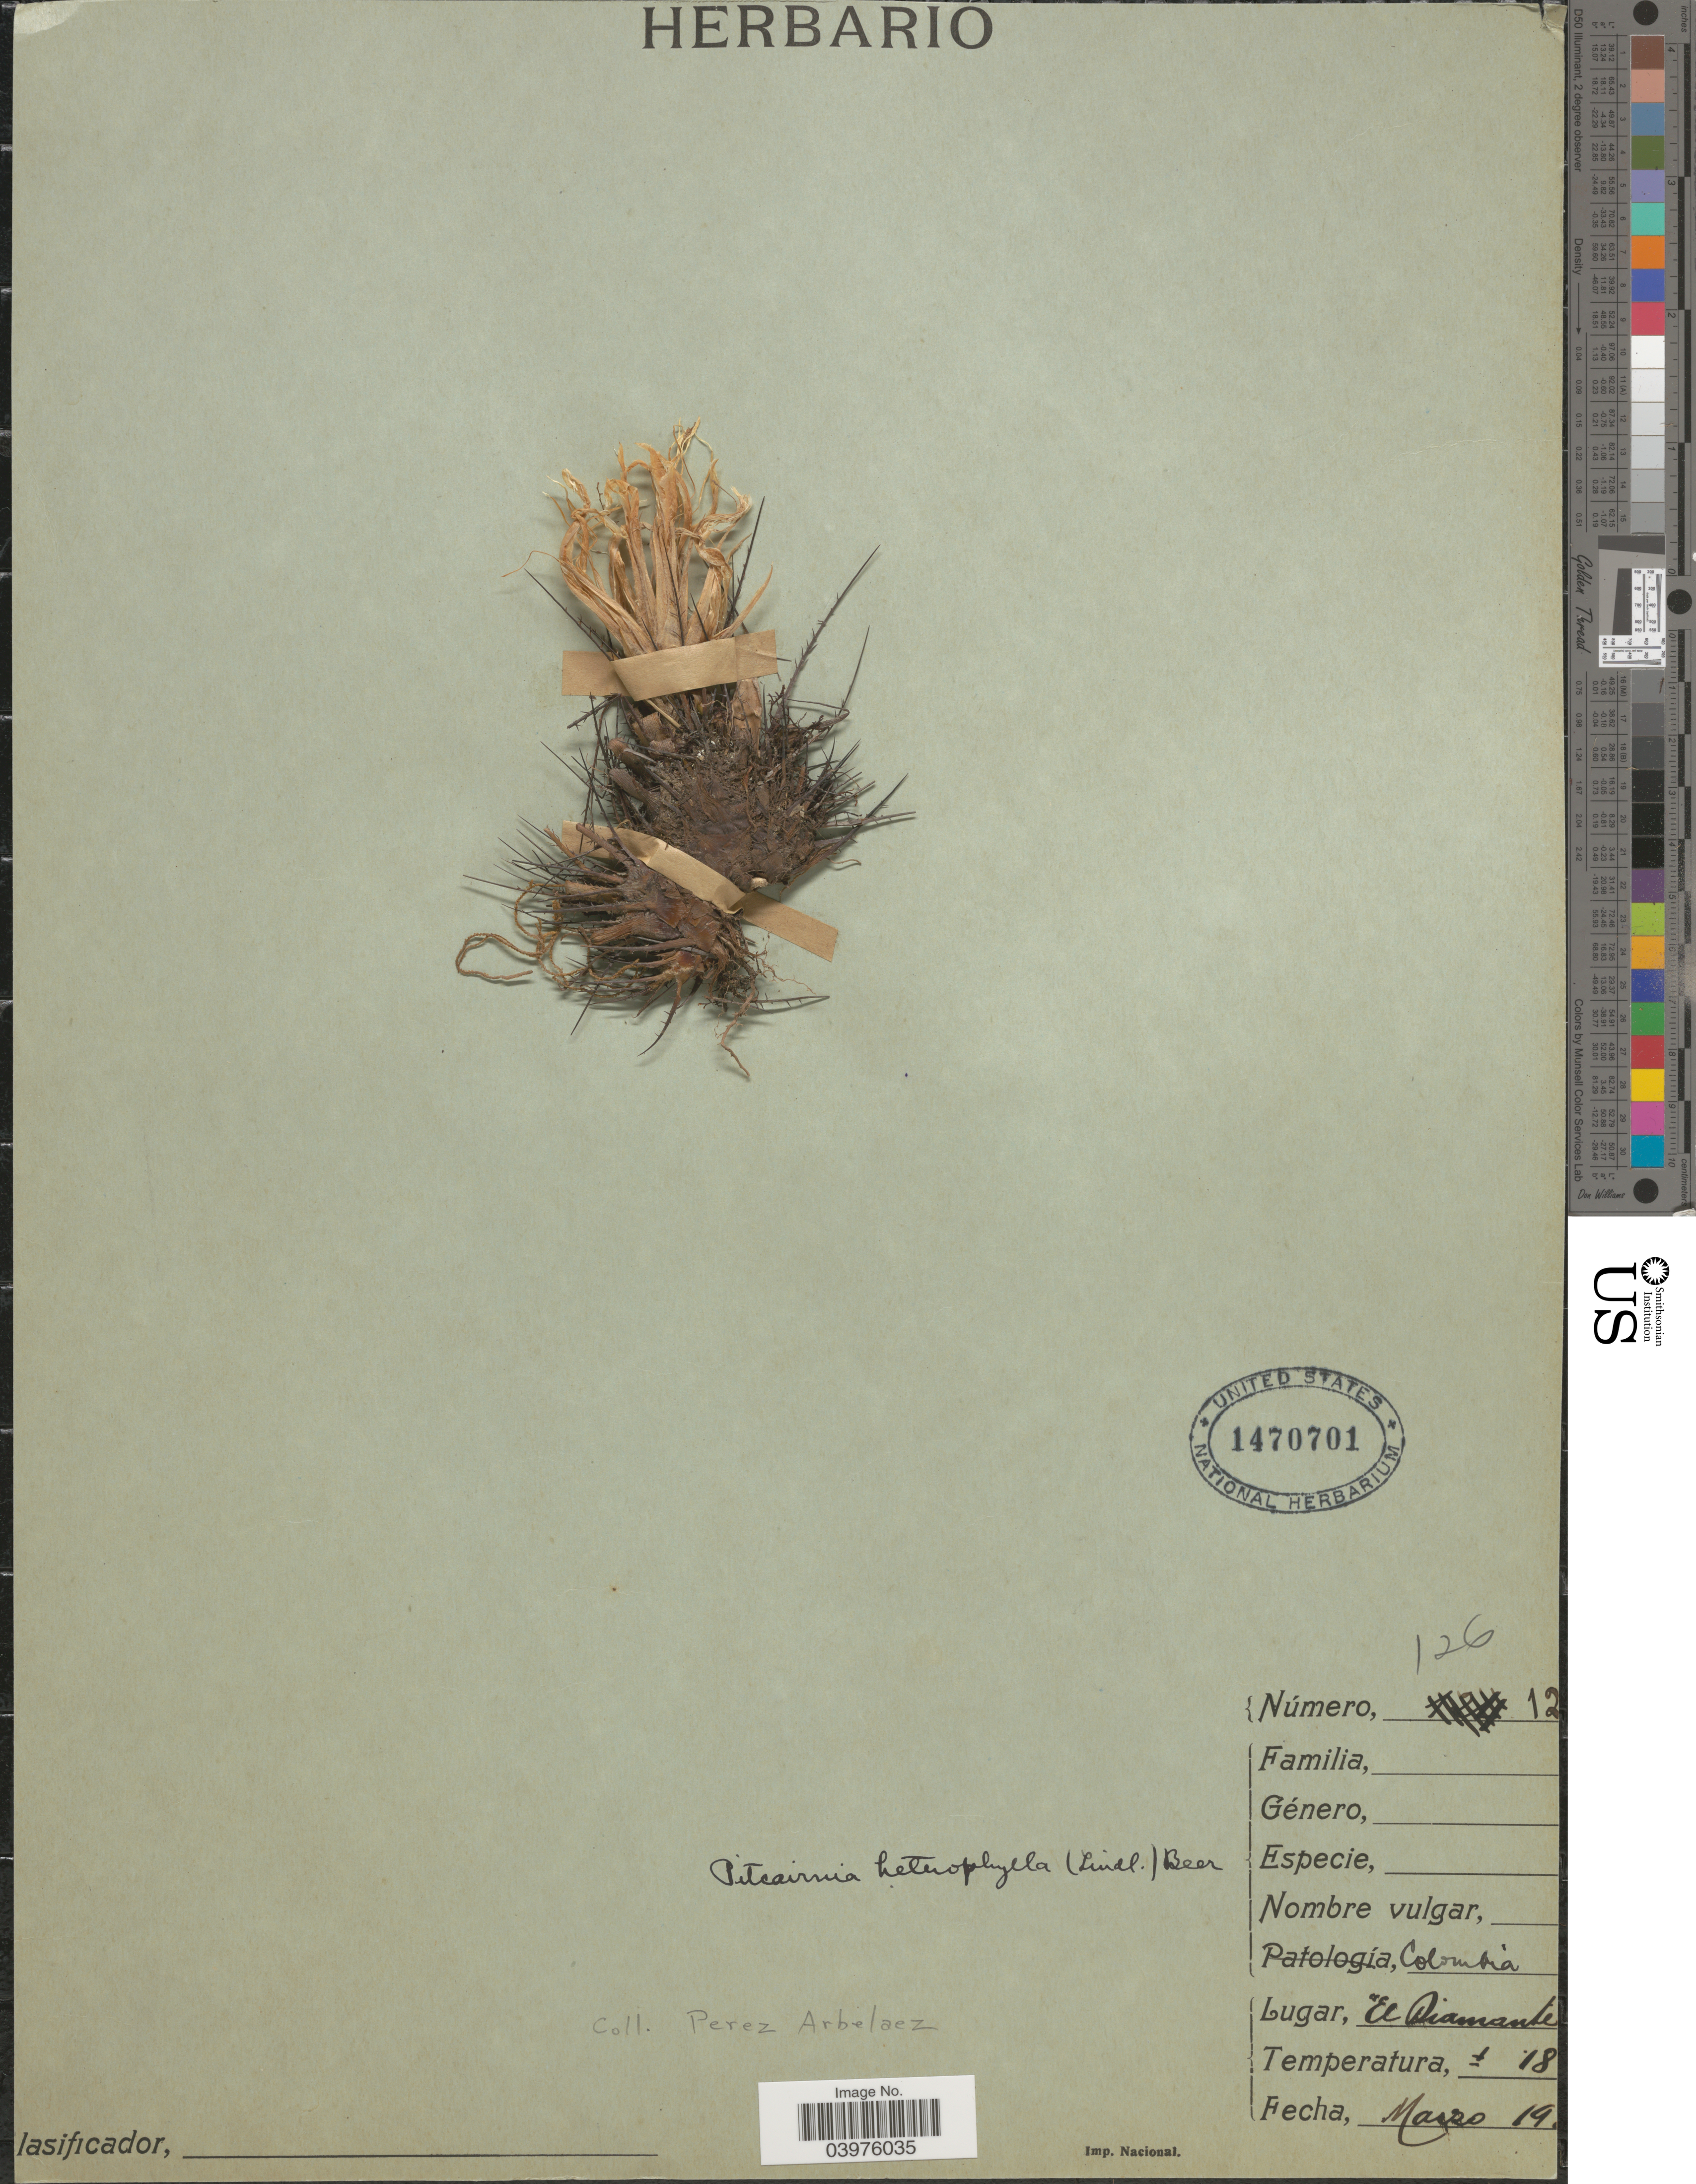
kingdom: Plantae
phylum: Tracheophyta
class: Liliopsida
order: Poales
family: Bromeliaceae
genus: Pitcairnia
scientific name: Pitcairnia heterophylla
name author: (Lindl.) Beer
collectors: Pérez Arbeláez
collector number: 126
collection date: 1980-03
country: Colombia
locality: El Diamante.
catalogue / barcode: US 1470701